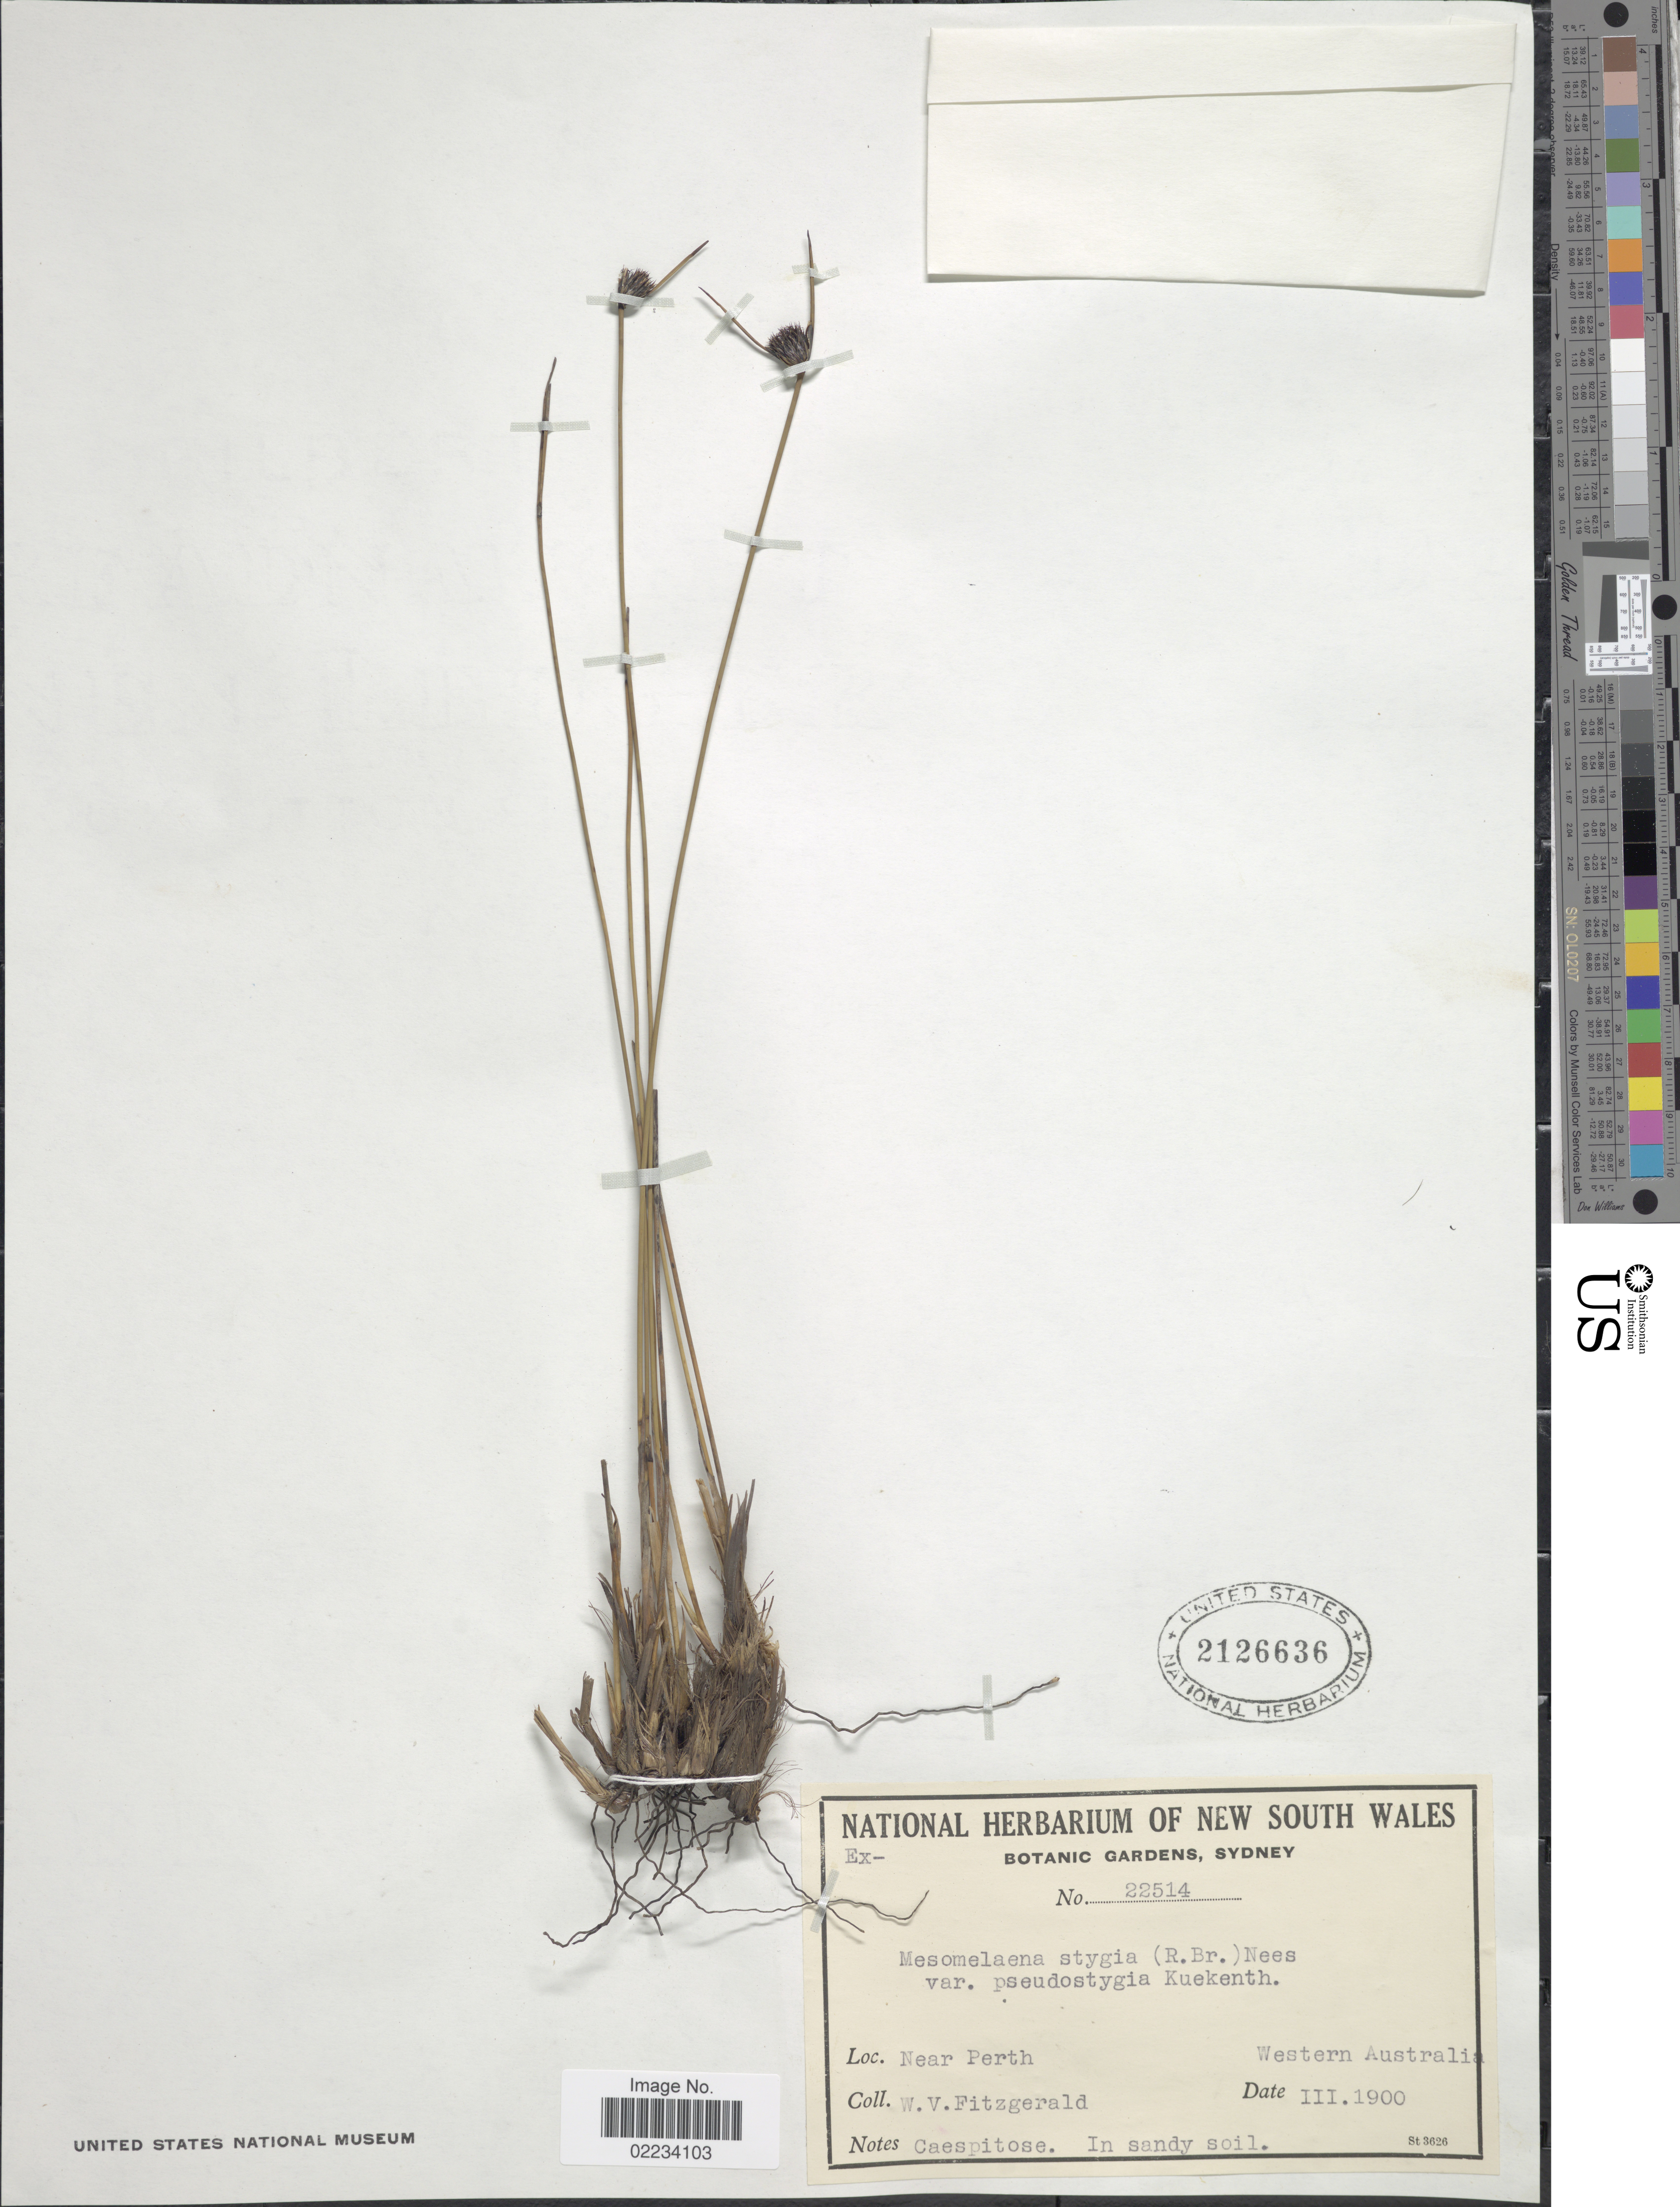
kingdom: Plantae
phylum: Tracheophyta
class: Liliopsida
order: Poales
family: Cyperaceae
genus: Mesomelaena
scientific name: Mesomelaena pseudostygia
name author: (Kük.) K.L. Wilson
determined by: Strong, Mark T., (BOT), Smithsonian Institution - National Museum of Natural History (UNITED STATES)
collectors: W. Fitzgerald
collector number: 22514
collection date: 1900-03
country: Australia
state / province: Western Australia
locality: Near Perth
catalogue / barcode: US 2126636